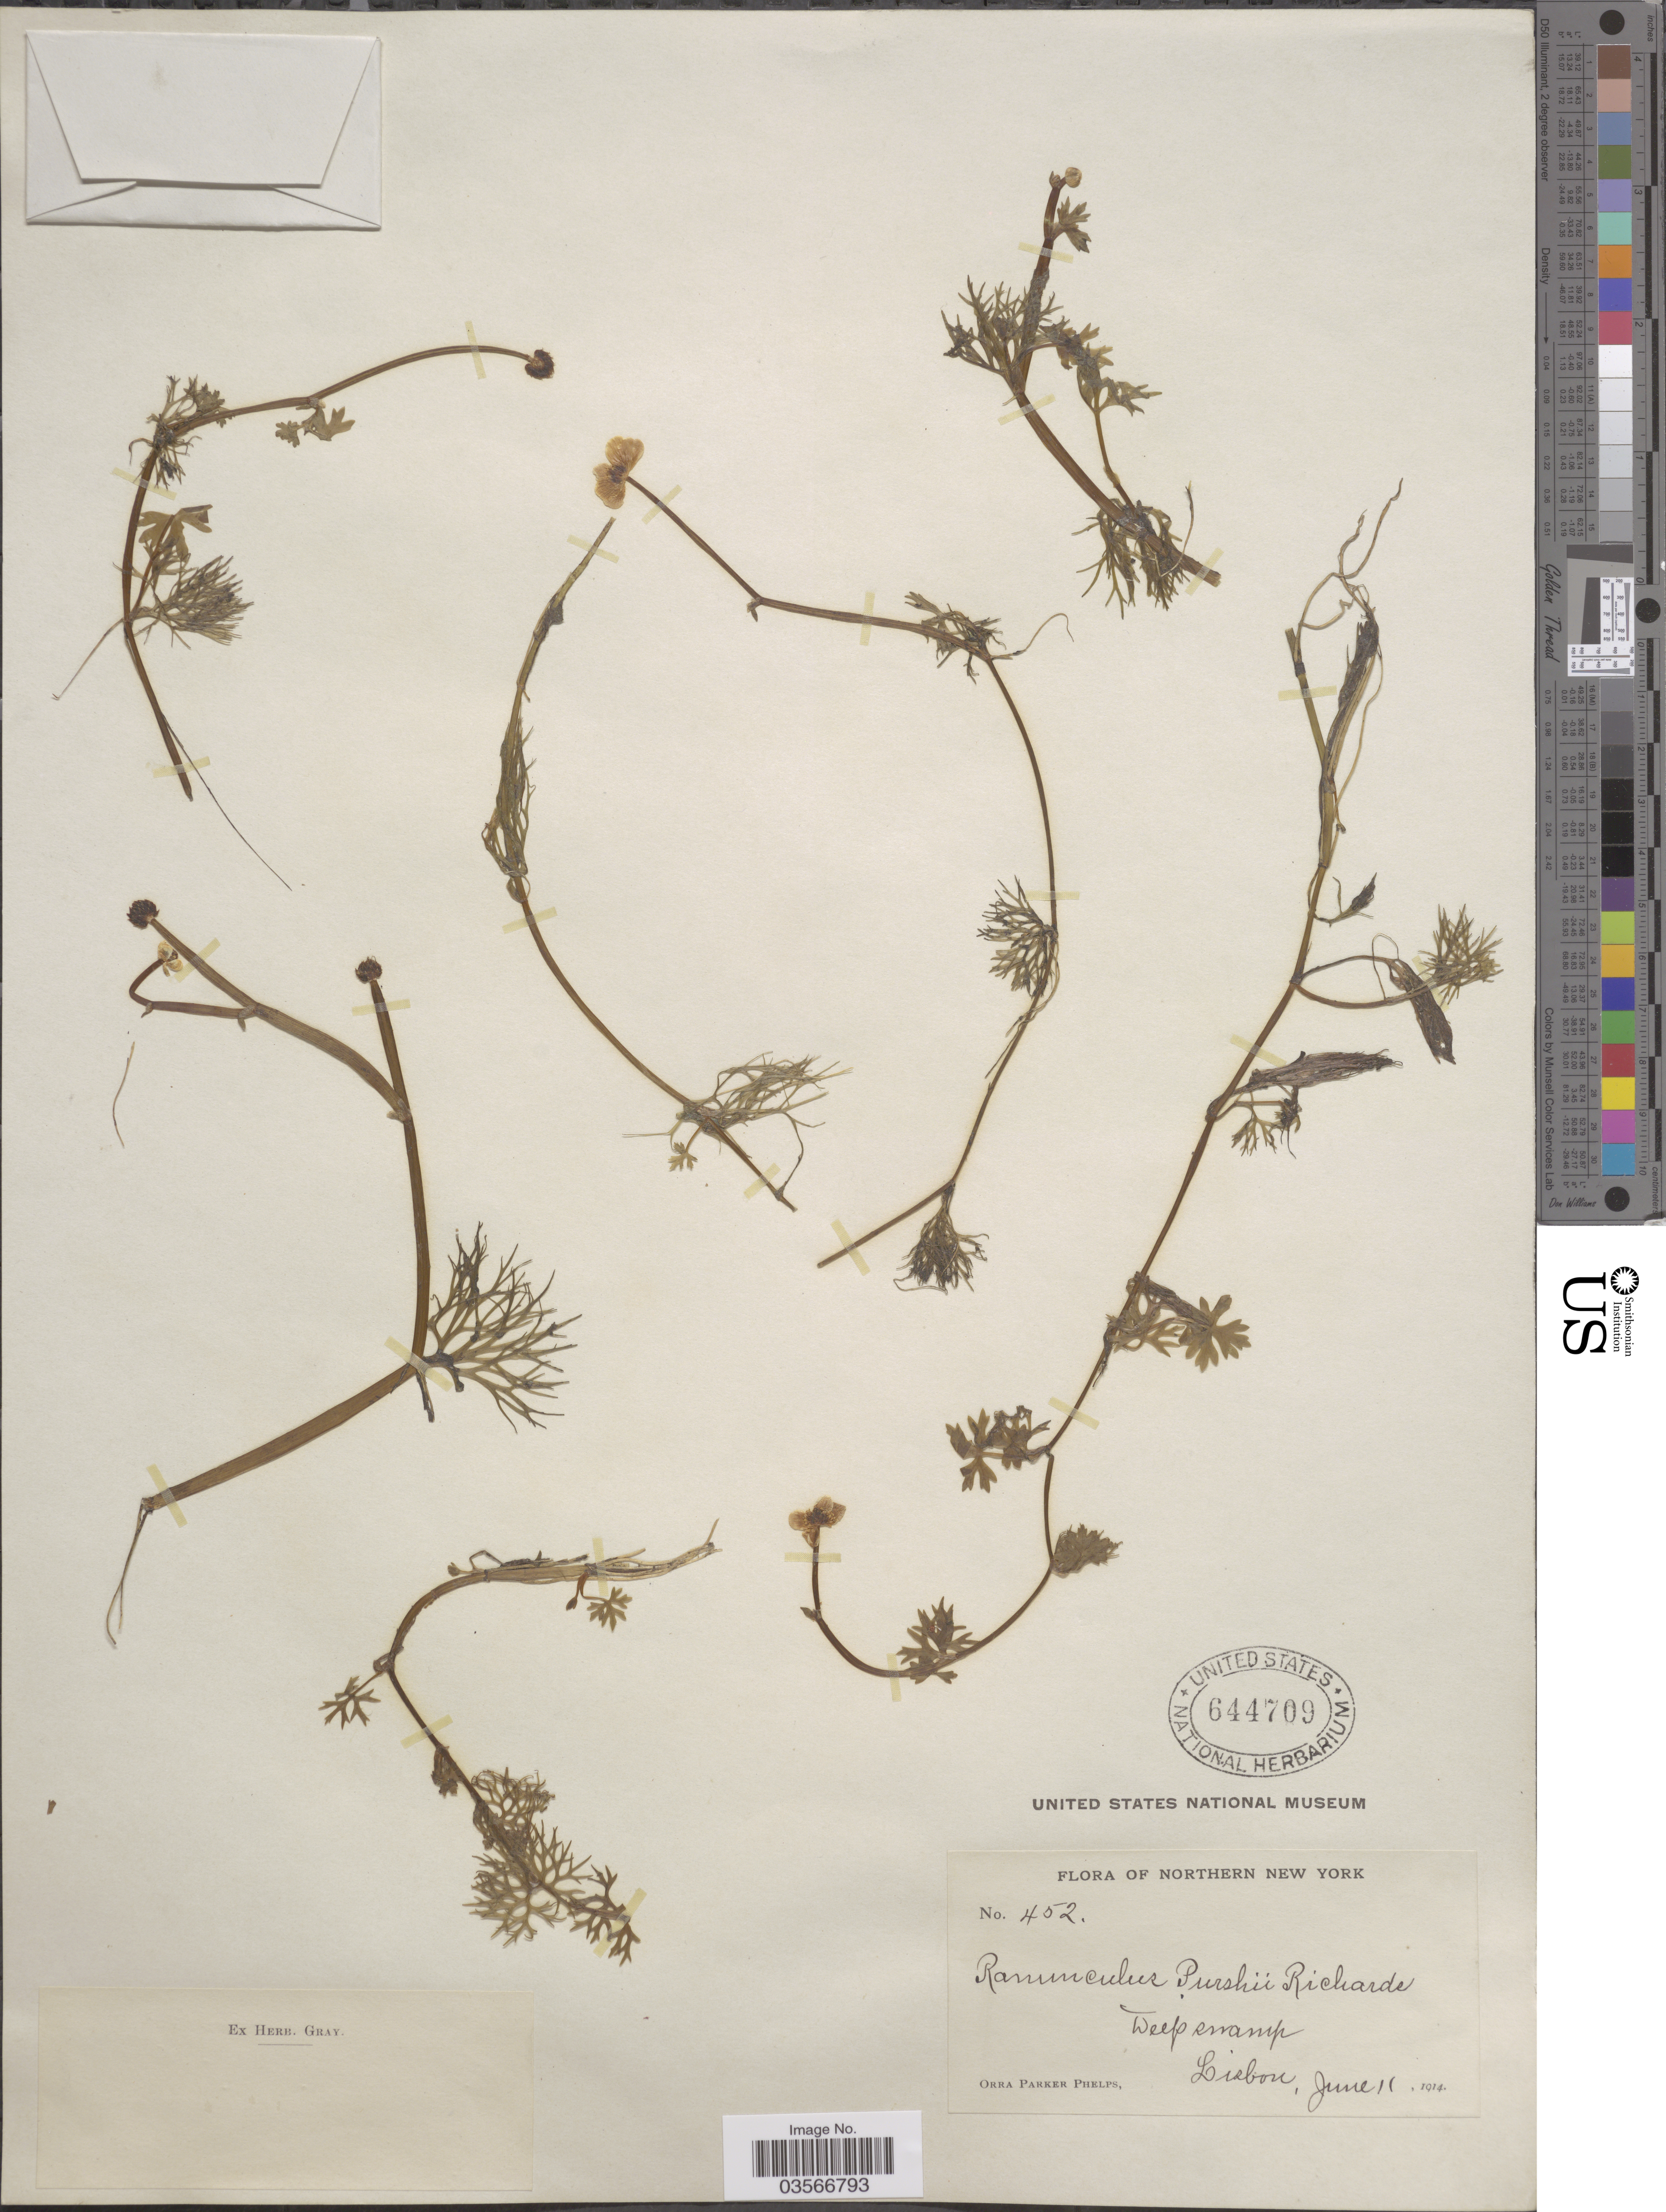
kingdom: Plantae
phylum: Tracheophyta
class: Magnoliopsida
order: Ranunculales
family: Ranunculaceae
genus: Ranunculus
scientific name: Ranunculus gmelinii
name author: DC.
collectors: O. P. Phelps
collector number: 452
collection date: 1914-06-11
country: United States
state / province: New York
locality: Northern New York. Deep Swamp. Lisbon.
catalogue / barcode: US 644709